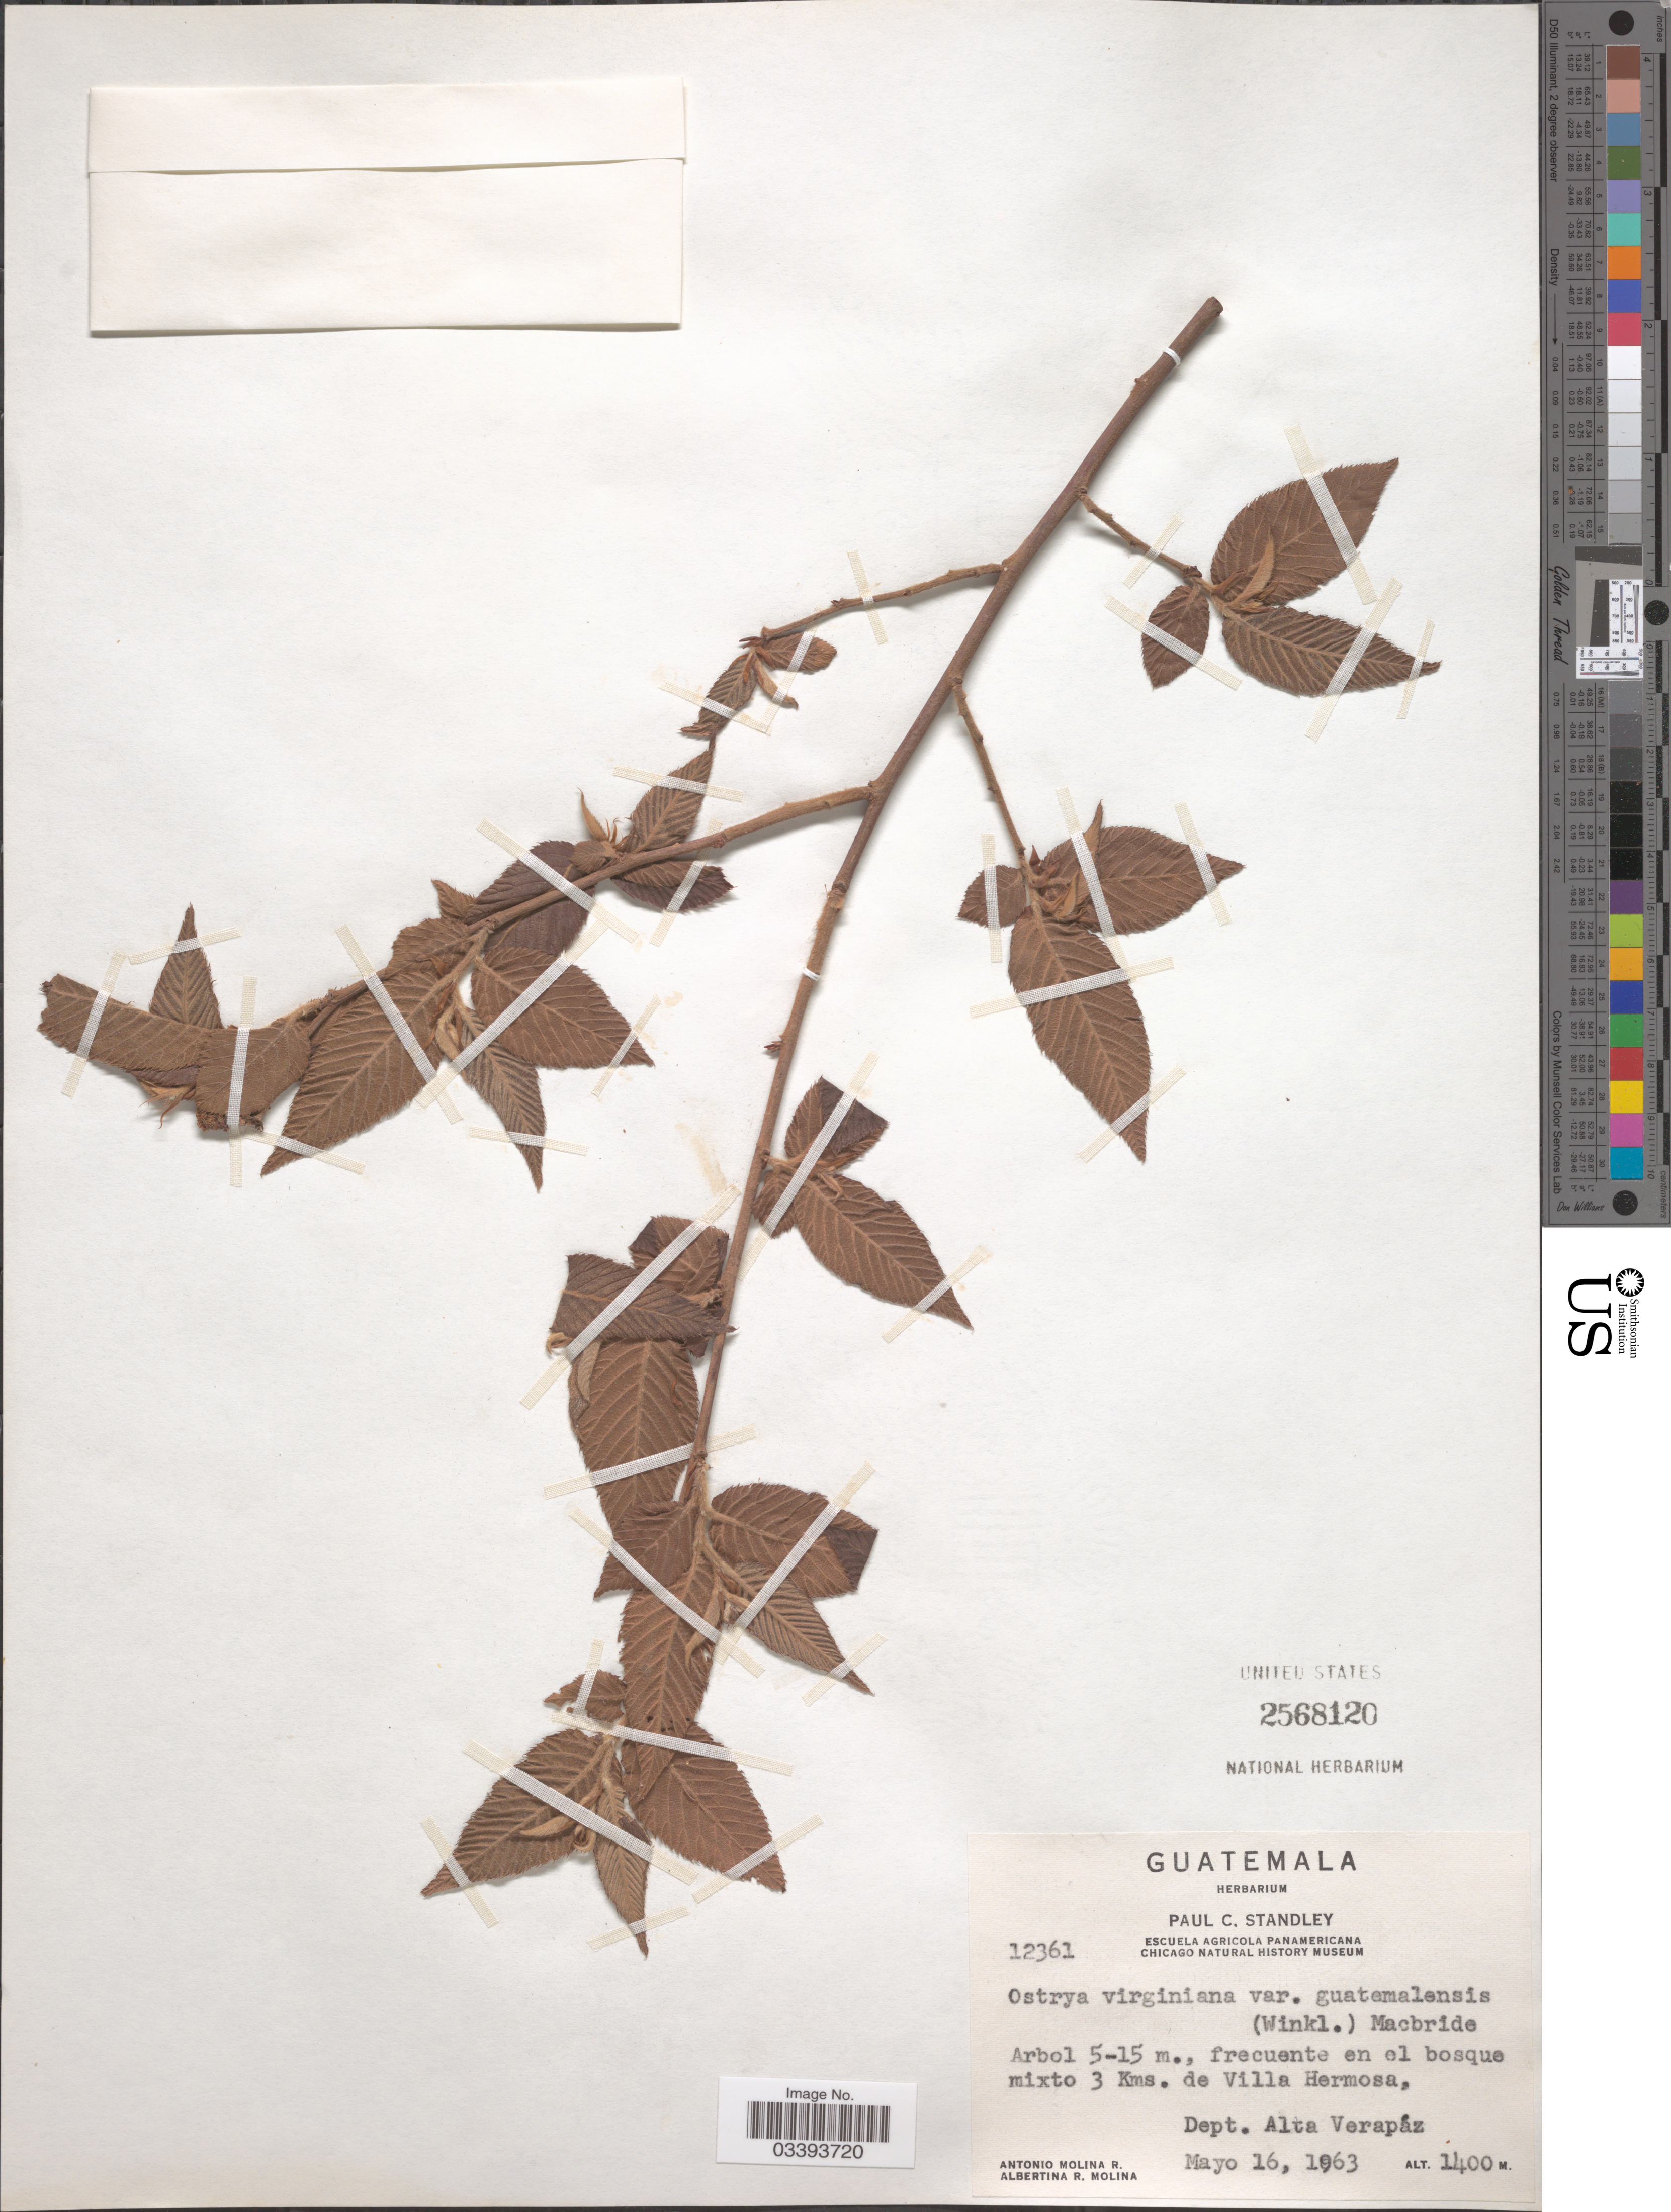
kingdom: Plantae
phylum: Tracheophyta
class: Magnoliopsida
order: Fagales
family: Betulaceae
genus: Ostrya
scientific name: Ostrya virginiana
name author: (Mill.) K. Koch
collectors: A. Molina R. & A. R. Molina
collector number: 12361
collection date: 1963-05-16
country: Guatemala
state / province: Alta Verapaz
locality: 3 Kms. de Villa Hermosa, Dept. Alta Verapáz.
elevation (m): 1400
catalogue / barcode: US 2568120